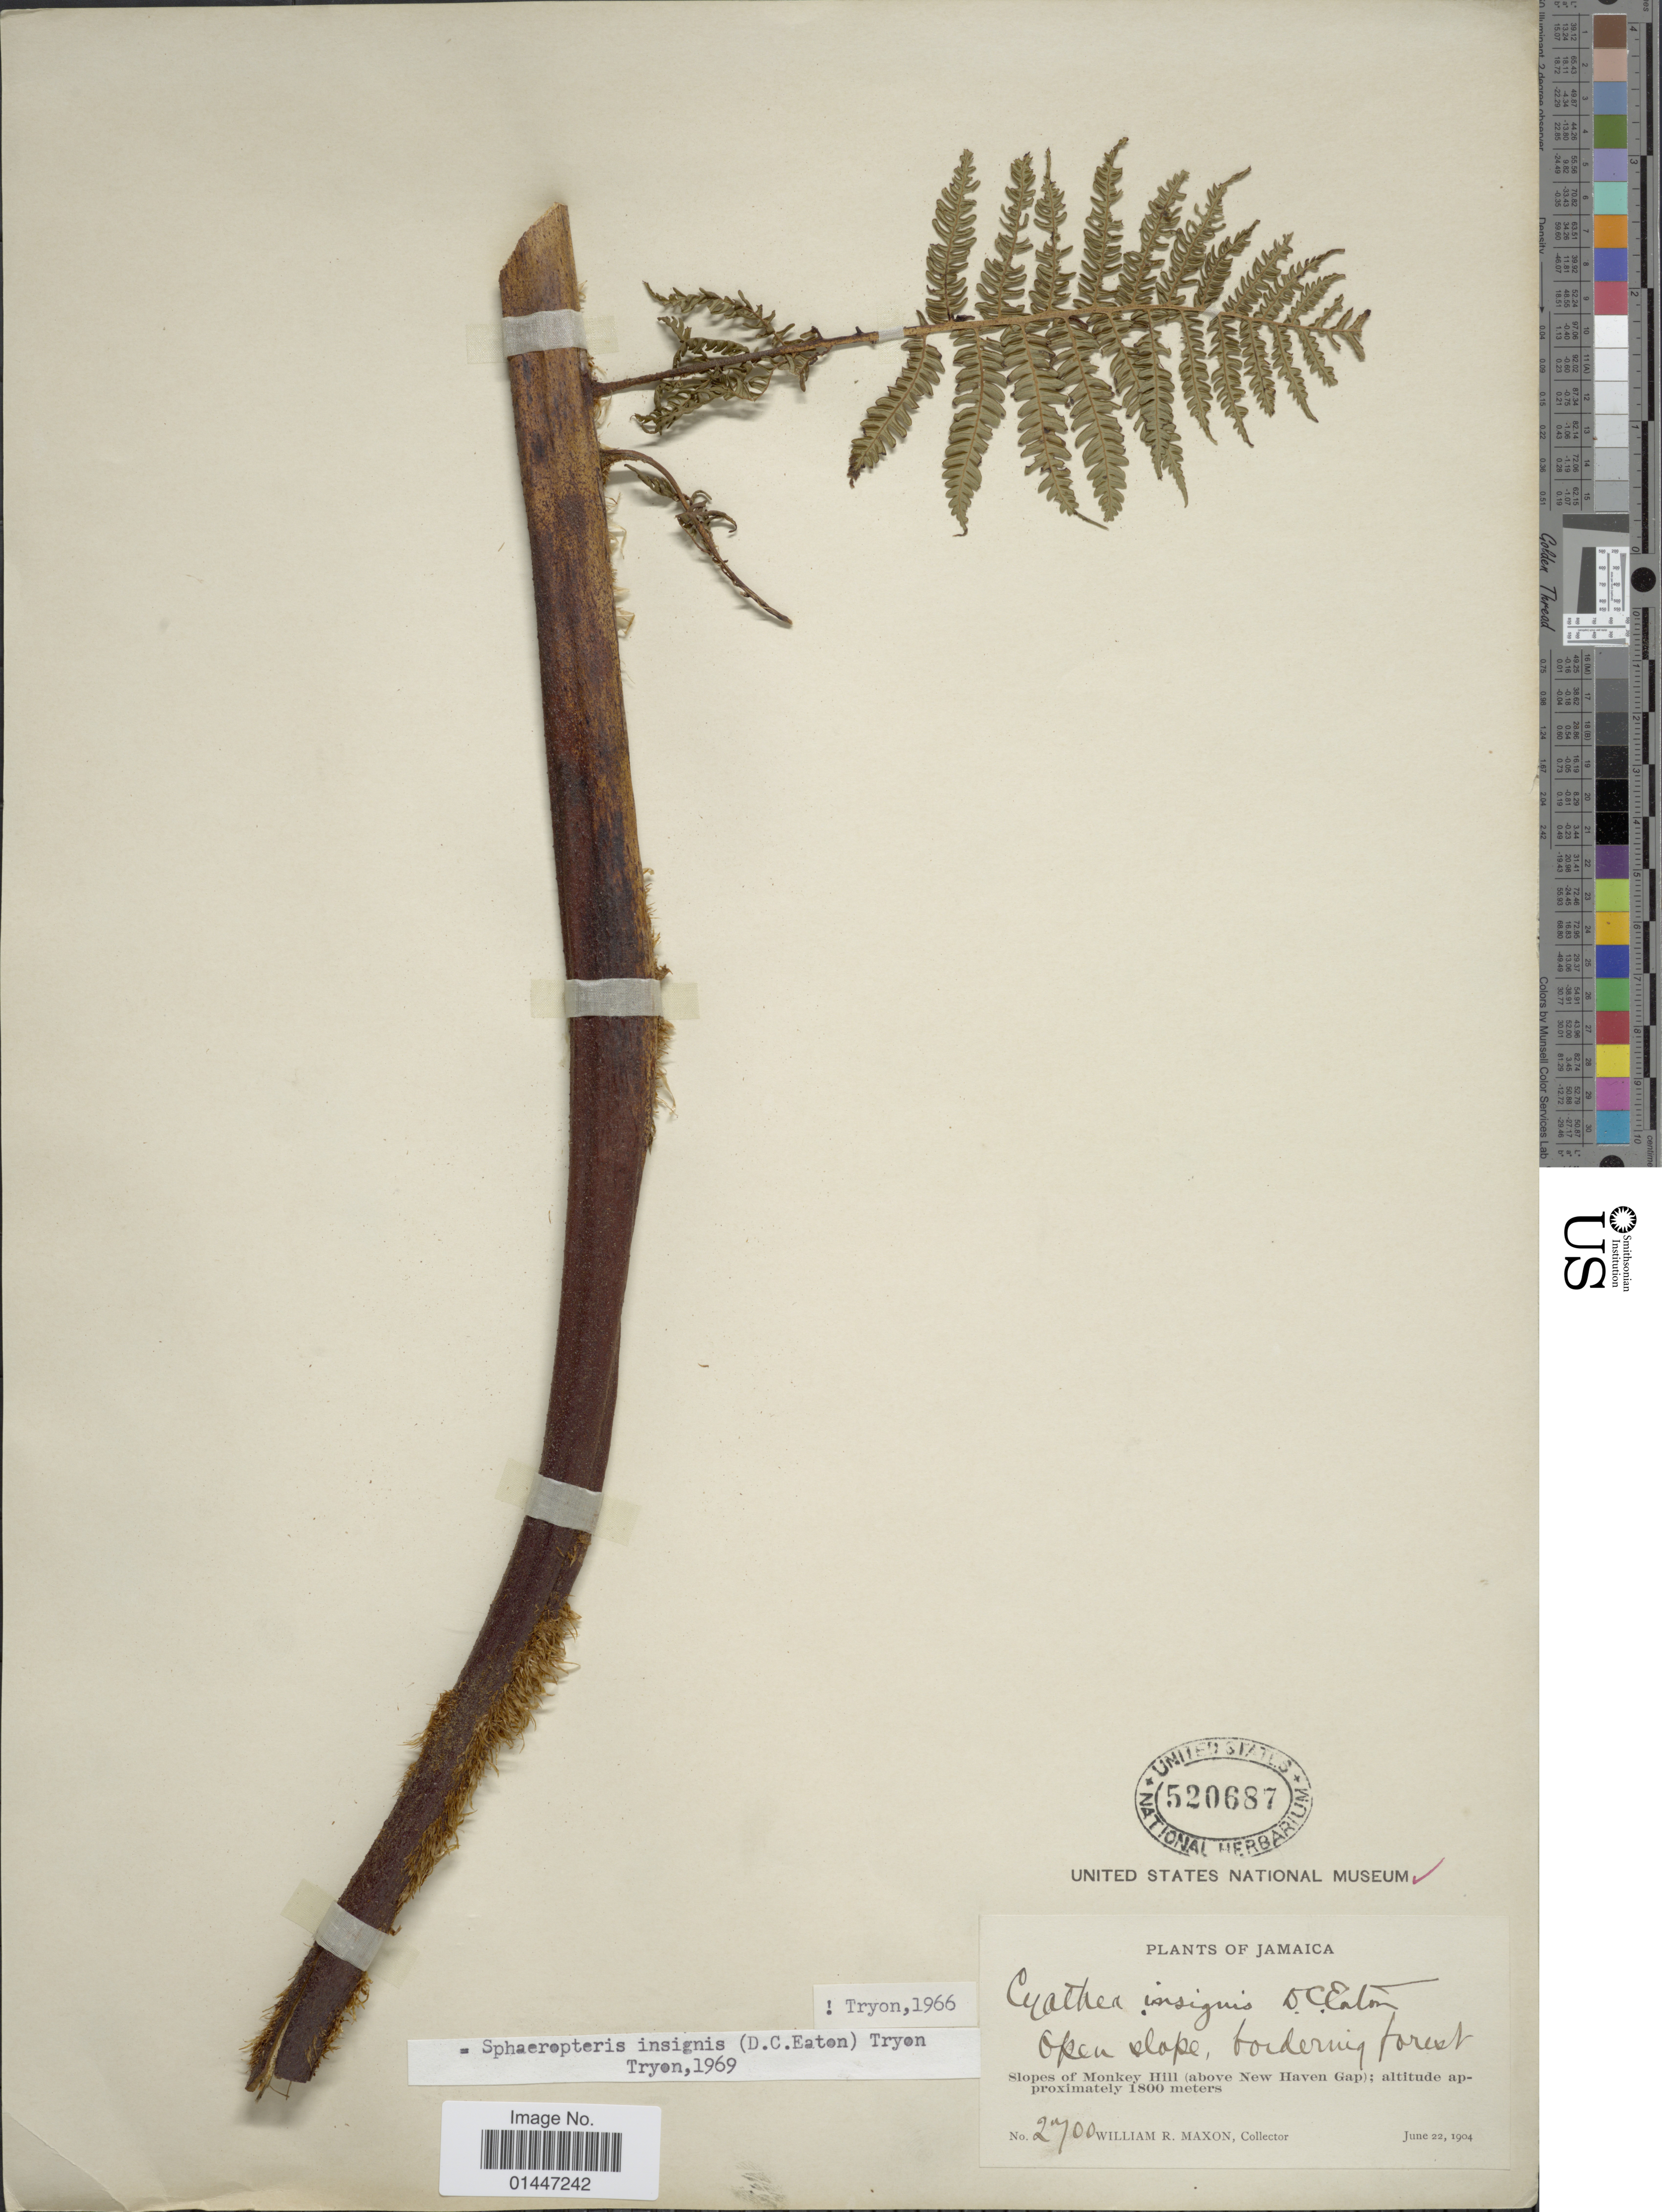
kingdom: Plantae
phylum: Tracheophyta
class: Polypodiopsida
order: Cyatheales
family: Cyatheaceae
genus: Sphaeropteris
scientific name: Sphaeropteris insignis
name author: (Eaton) R.M. Tryon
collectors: W. R. Maxon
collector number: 2700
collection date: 1904-06-22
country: Jamaica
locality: Open slope, bordering forest. Slopes of Monkey Hill (above New Haven Gap)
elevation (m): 1800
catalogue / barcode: US 520687